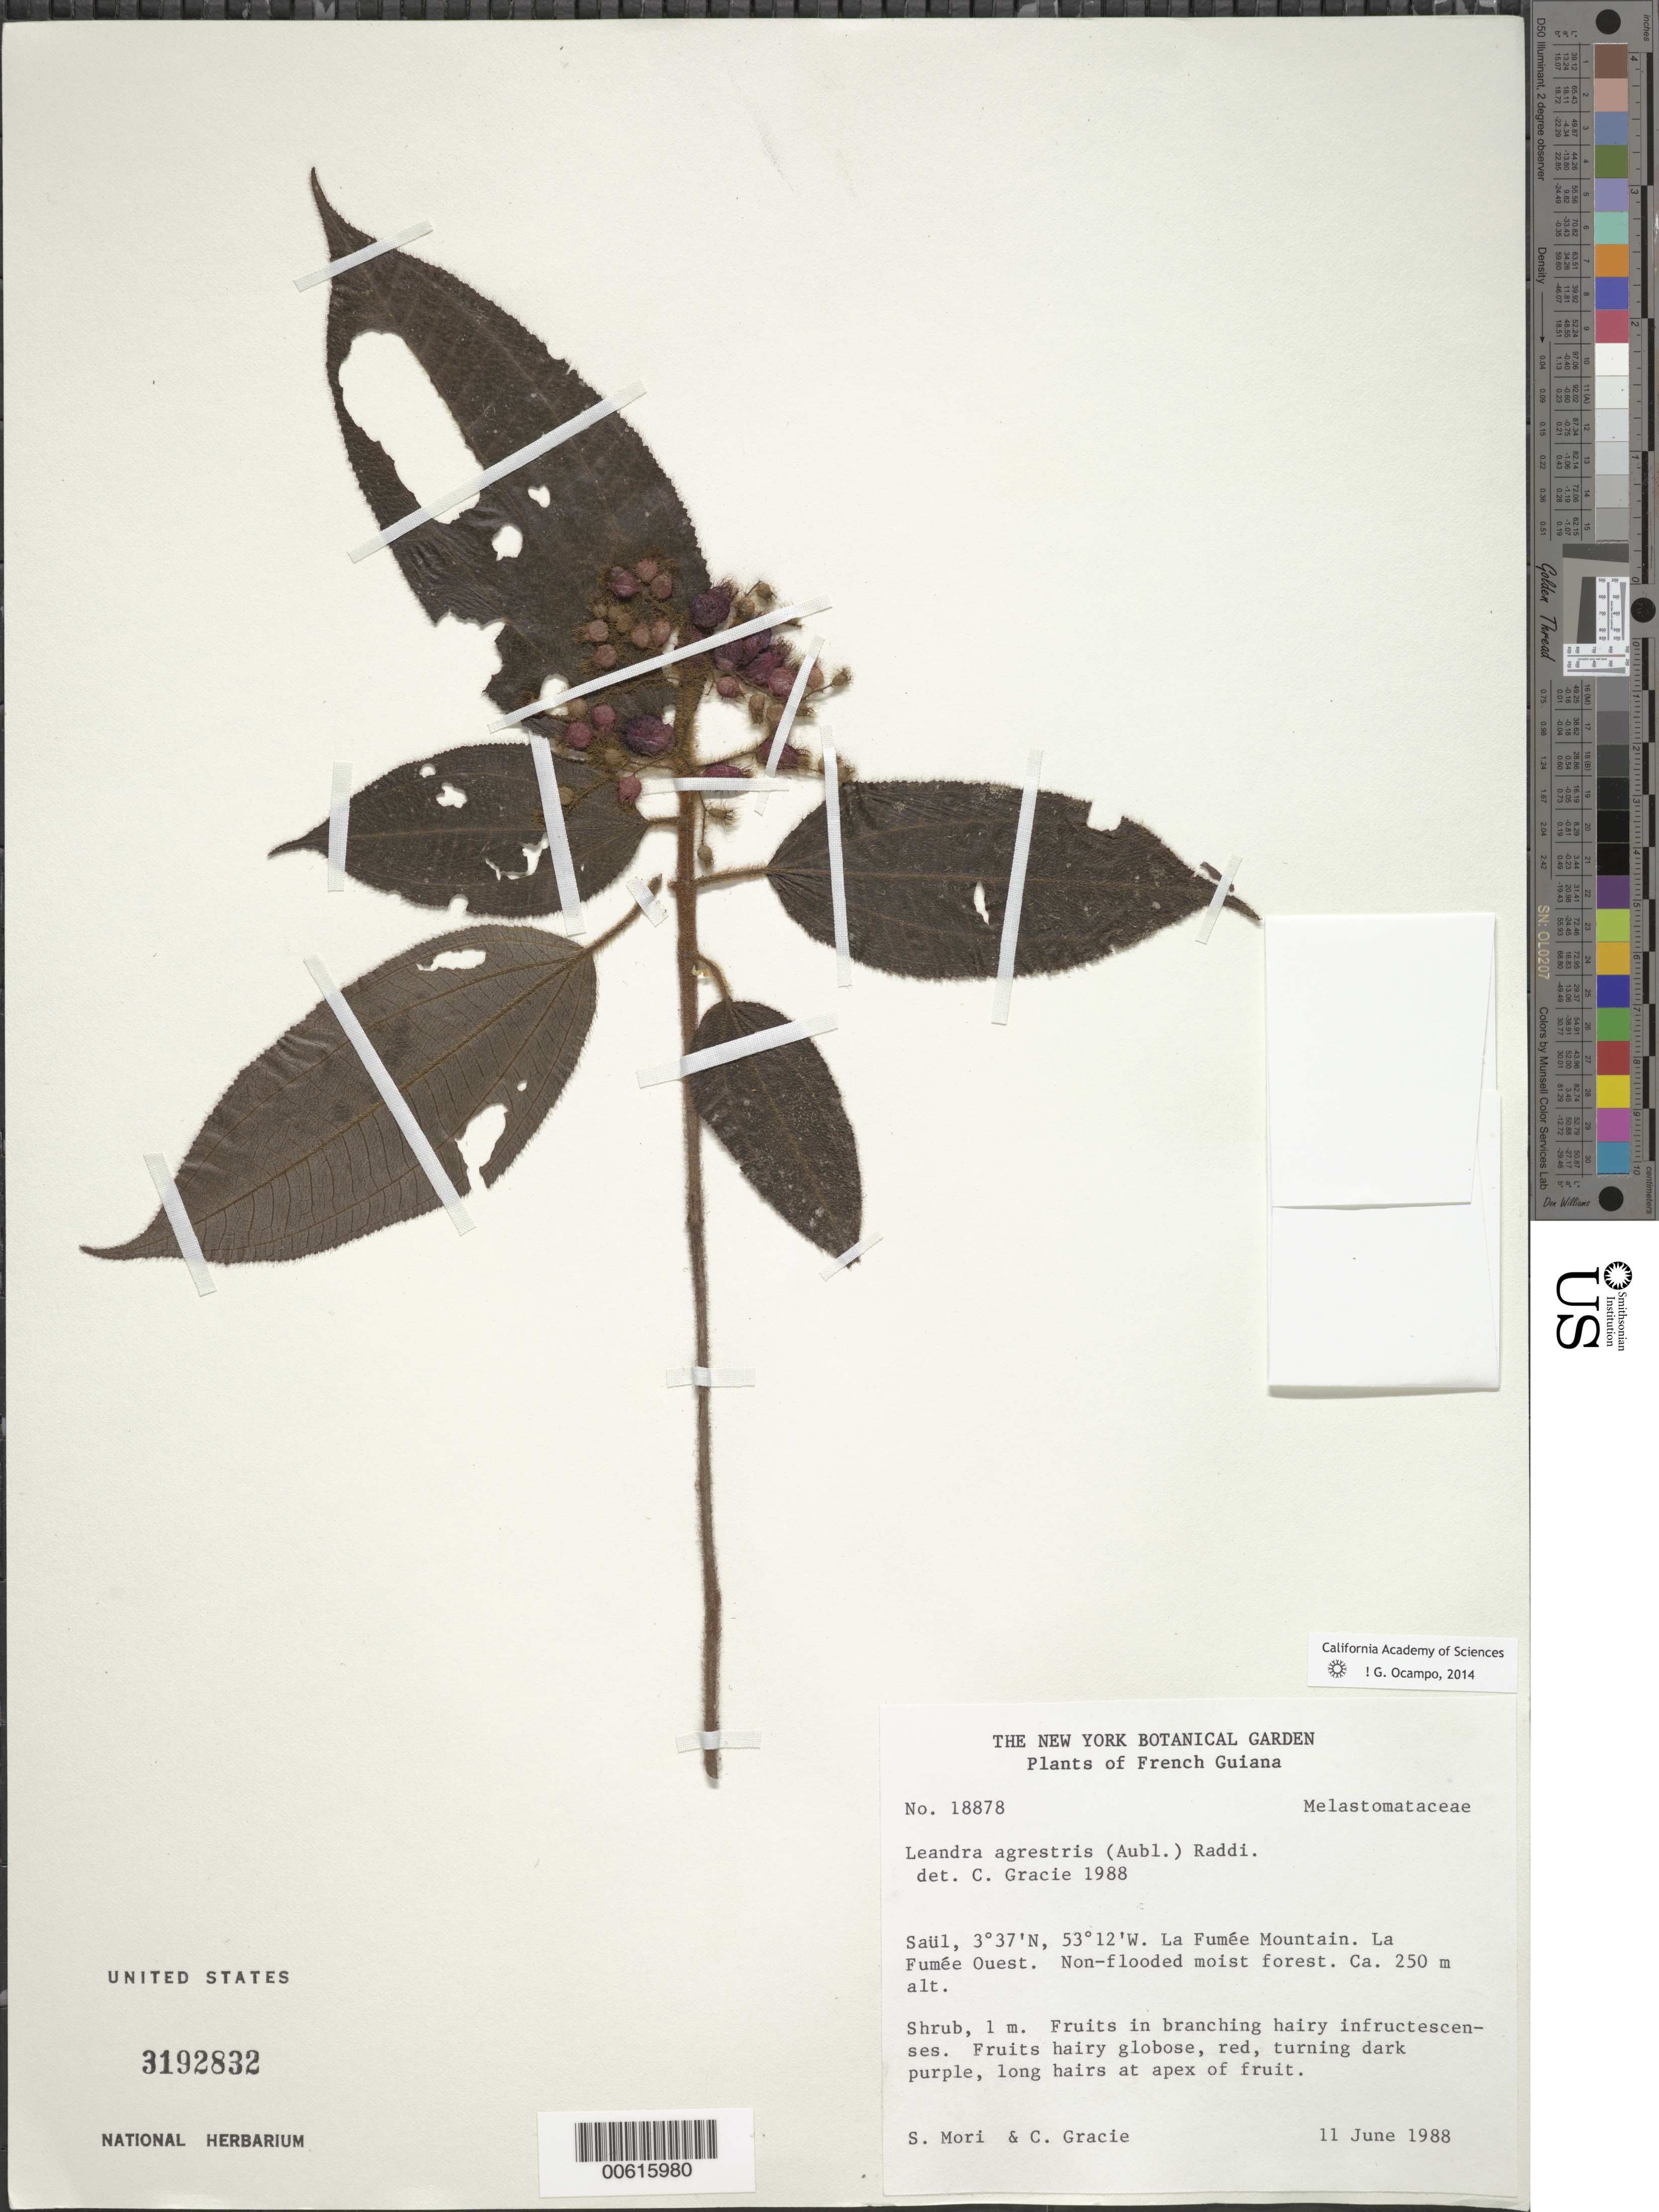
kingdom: Plantae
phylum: Tracheophyta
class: Magnoliopsida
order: Myrtales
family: Melastomataceae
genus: Leandra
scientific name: Leandra agrestis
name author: (Aubl.) Raddi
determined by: Gracie, Carol A.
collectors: S. Mori & C. A. Gracie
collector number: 18878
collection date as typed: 11-Jun-88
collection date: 1988-06-11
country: French Guiana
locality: Saül, La Fumée Mountain Trail, La Fumée Ouest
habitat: Non-flooded moist forest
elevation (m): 250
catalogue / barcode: US 3192832